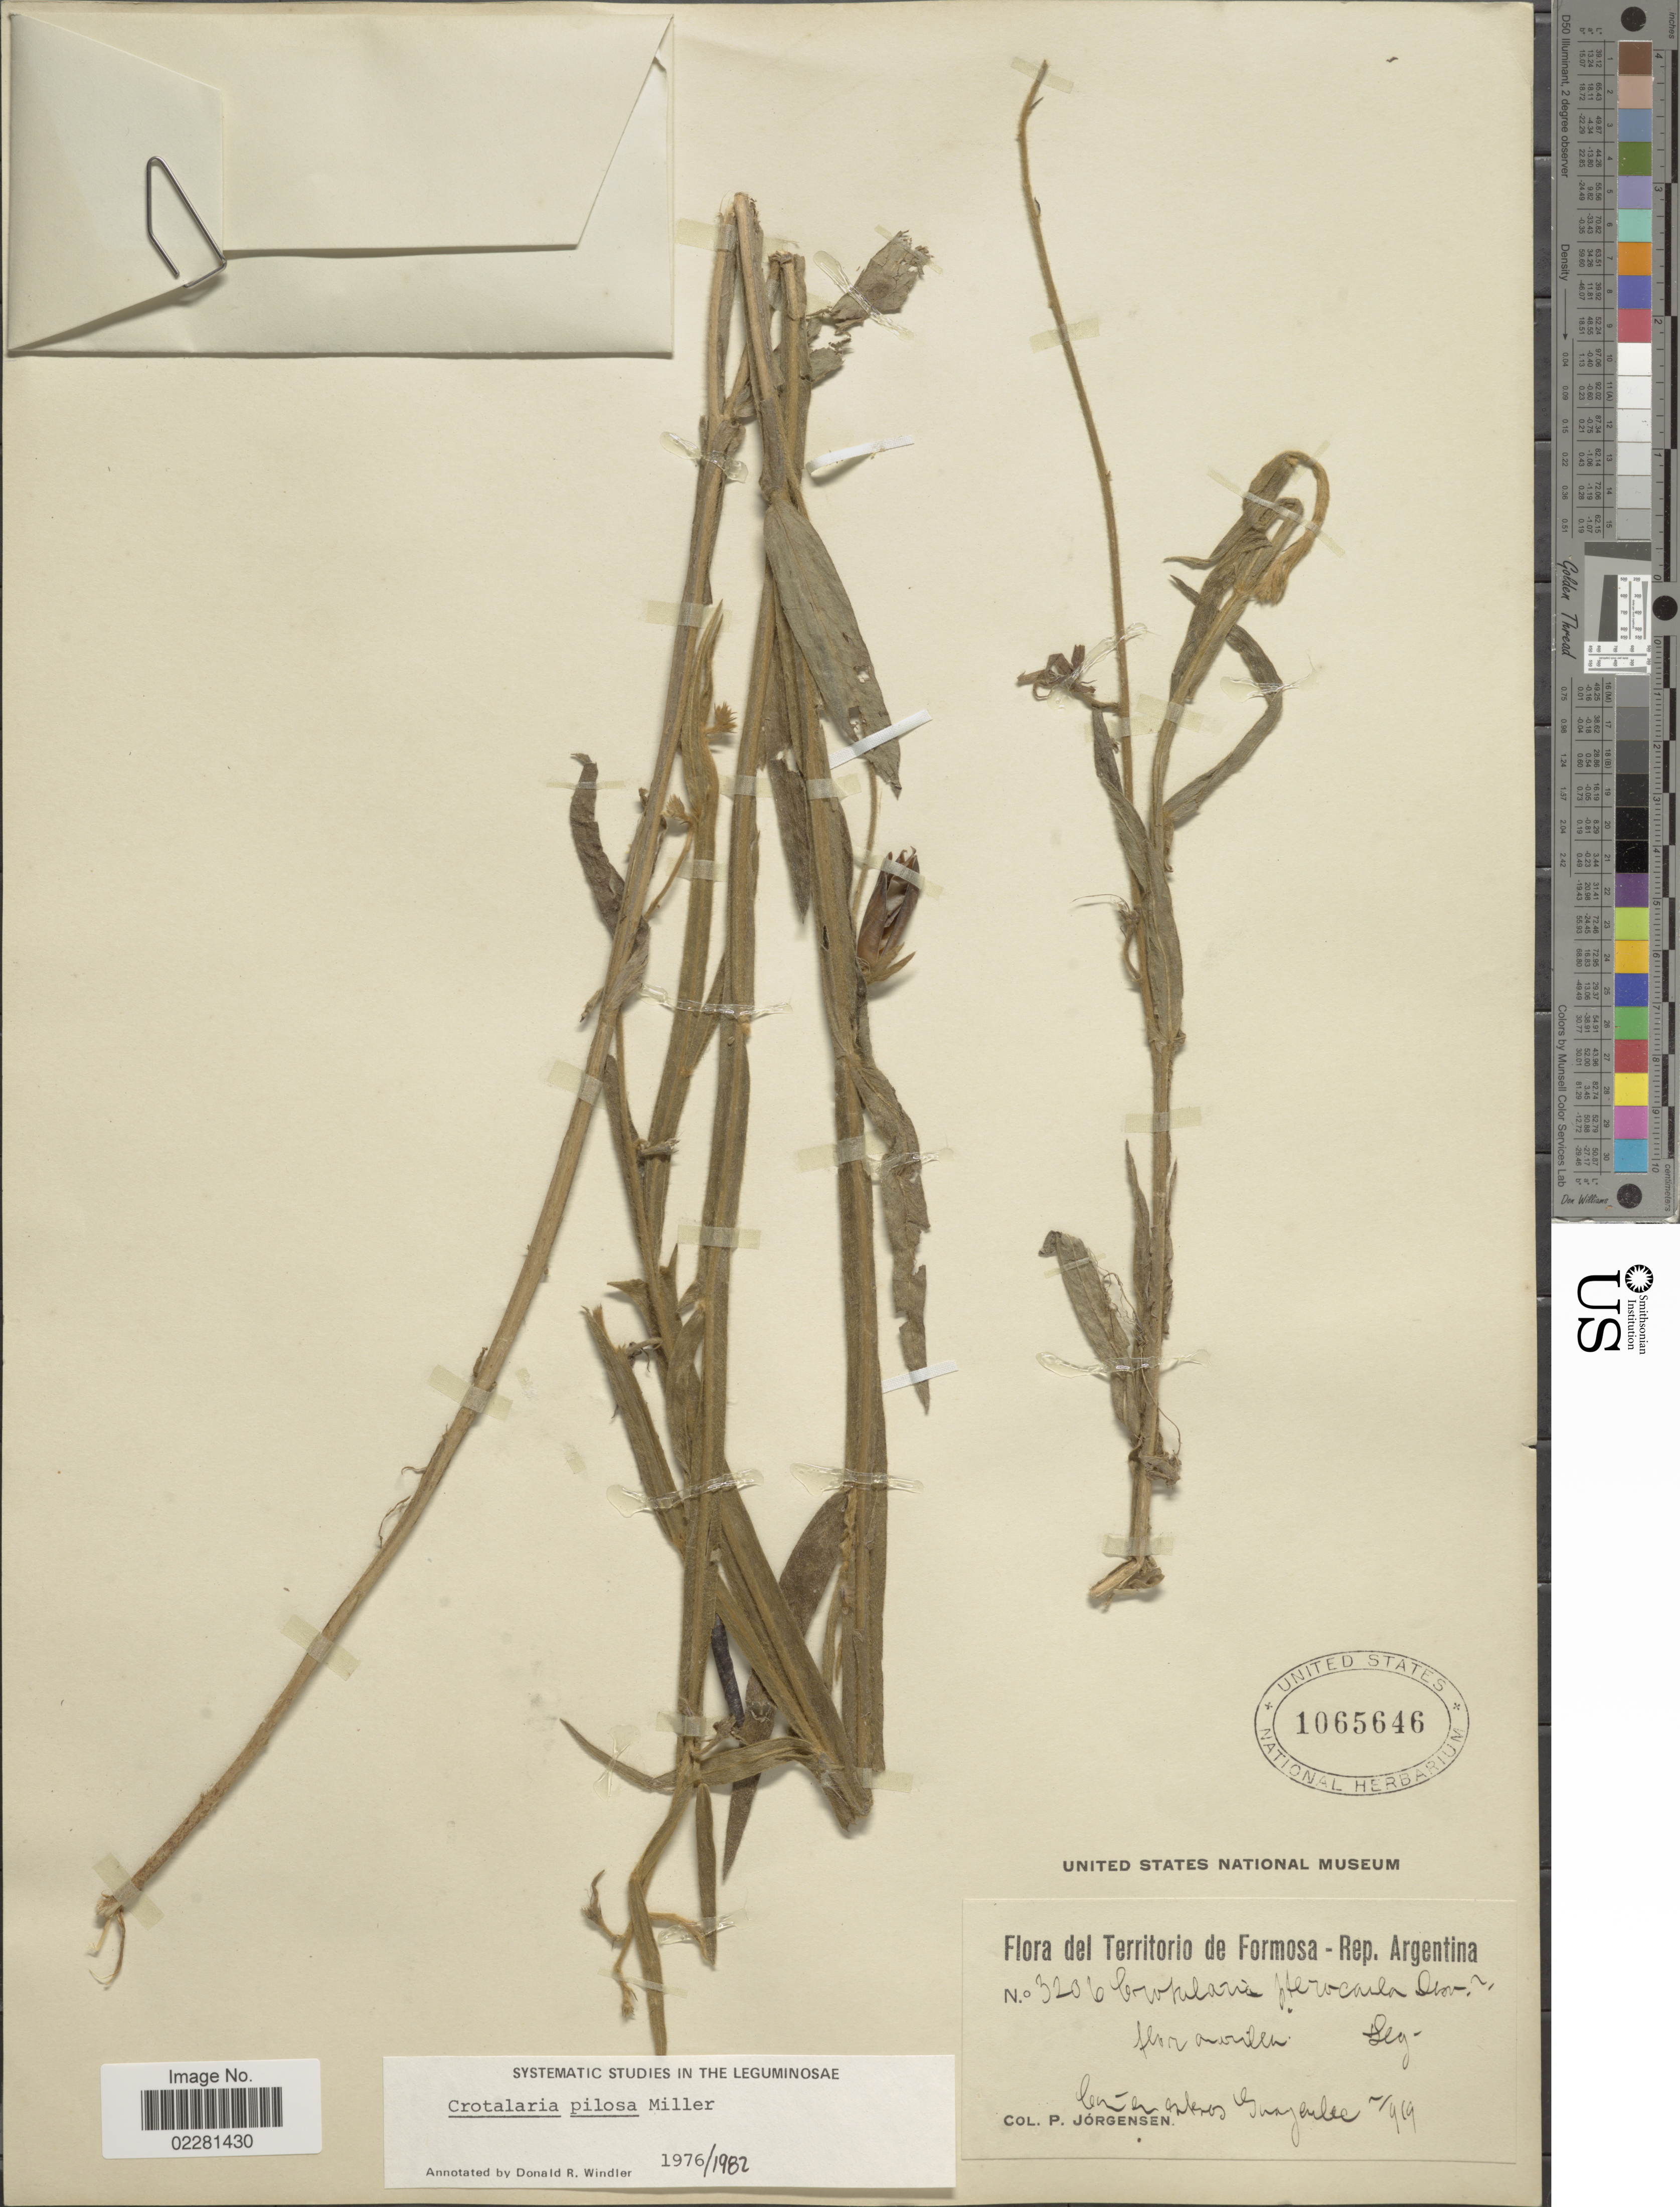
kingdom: Plantae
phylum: Tracheophyta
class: Magnoliopsida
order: Fabales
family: Fabaceae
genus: Crotalaria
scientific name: Crotalaria pilosa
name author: Mill.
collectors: P. Jörgensen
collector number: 3206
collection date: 1919-02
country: Argentina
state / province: Formosa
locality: Rep. Argentina,Guaycolec.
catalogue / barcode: US 1065646